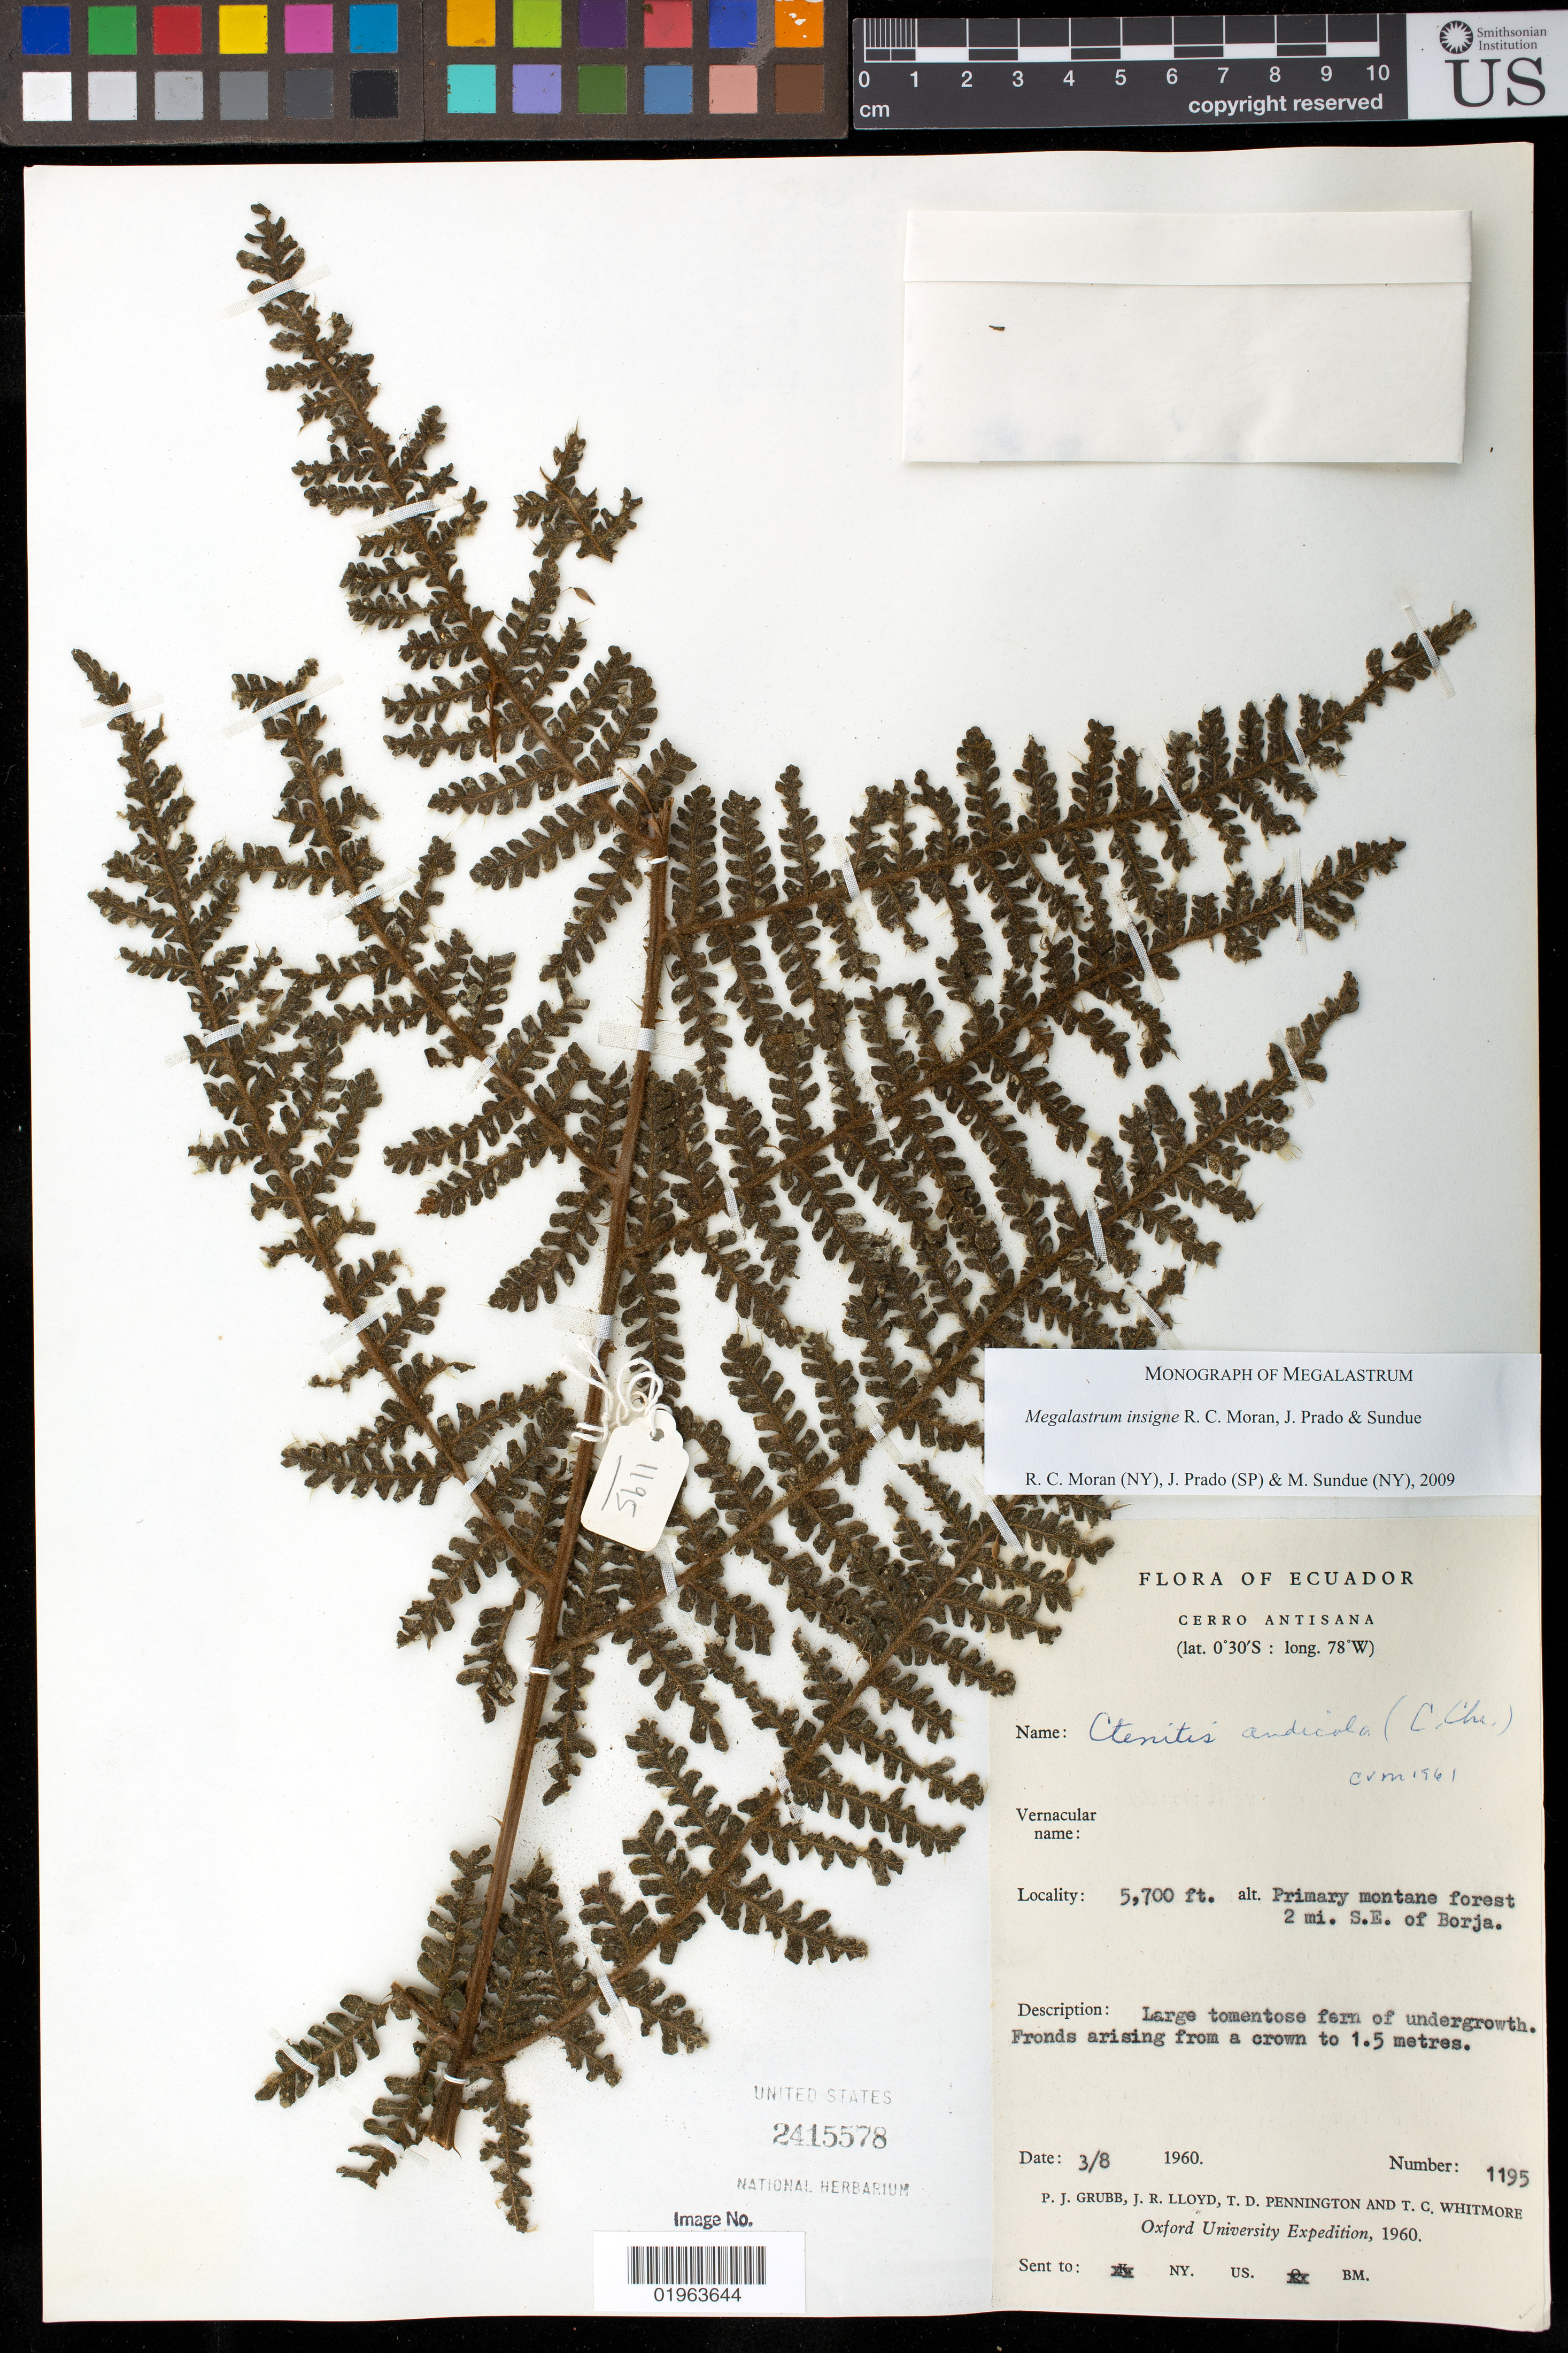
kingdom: Plantae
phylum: Tracheophyta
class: Polypodiopsida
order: Polypodiales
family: Dryopteridaceae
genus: Megalastrum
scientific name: Megalastrum insigne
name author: R.C. Moran et al.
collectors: P. J. Grubb, J. R. Lloyd, T. D. Pennington & T. C. Whitmore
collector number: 1195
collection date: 1960-08-03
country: Ecuador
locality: Cerro Antisana. Montane forest 2 mi. S. E. Borja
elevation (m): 1737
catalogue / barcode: US 2415578